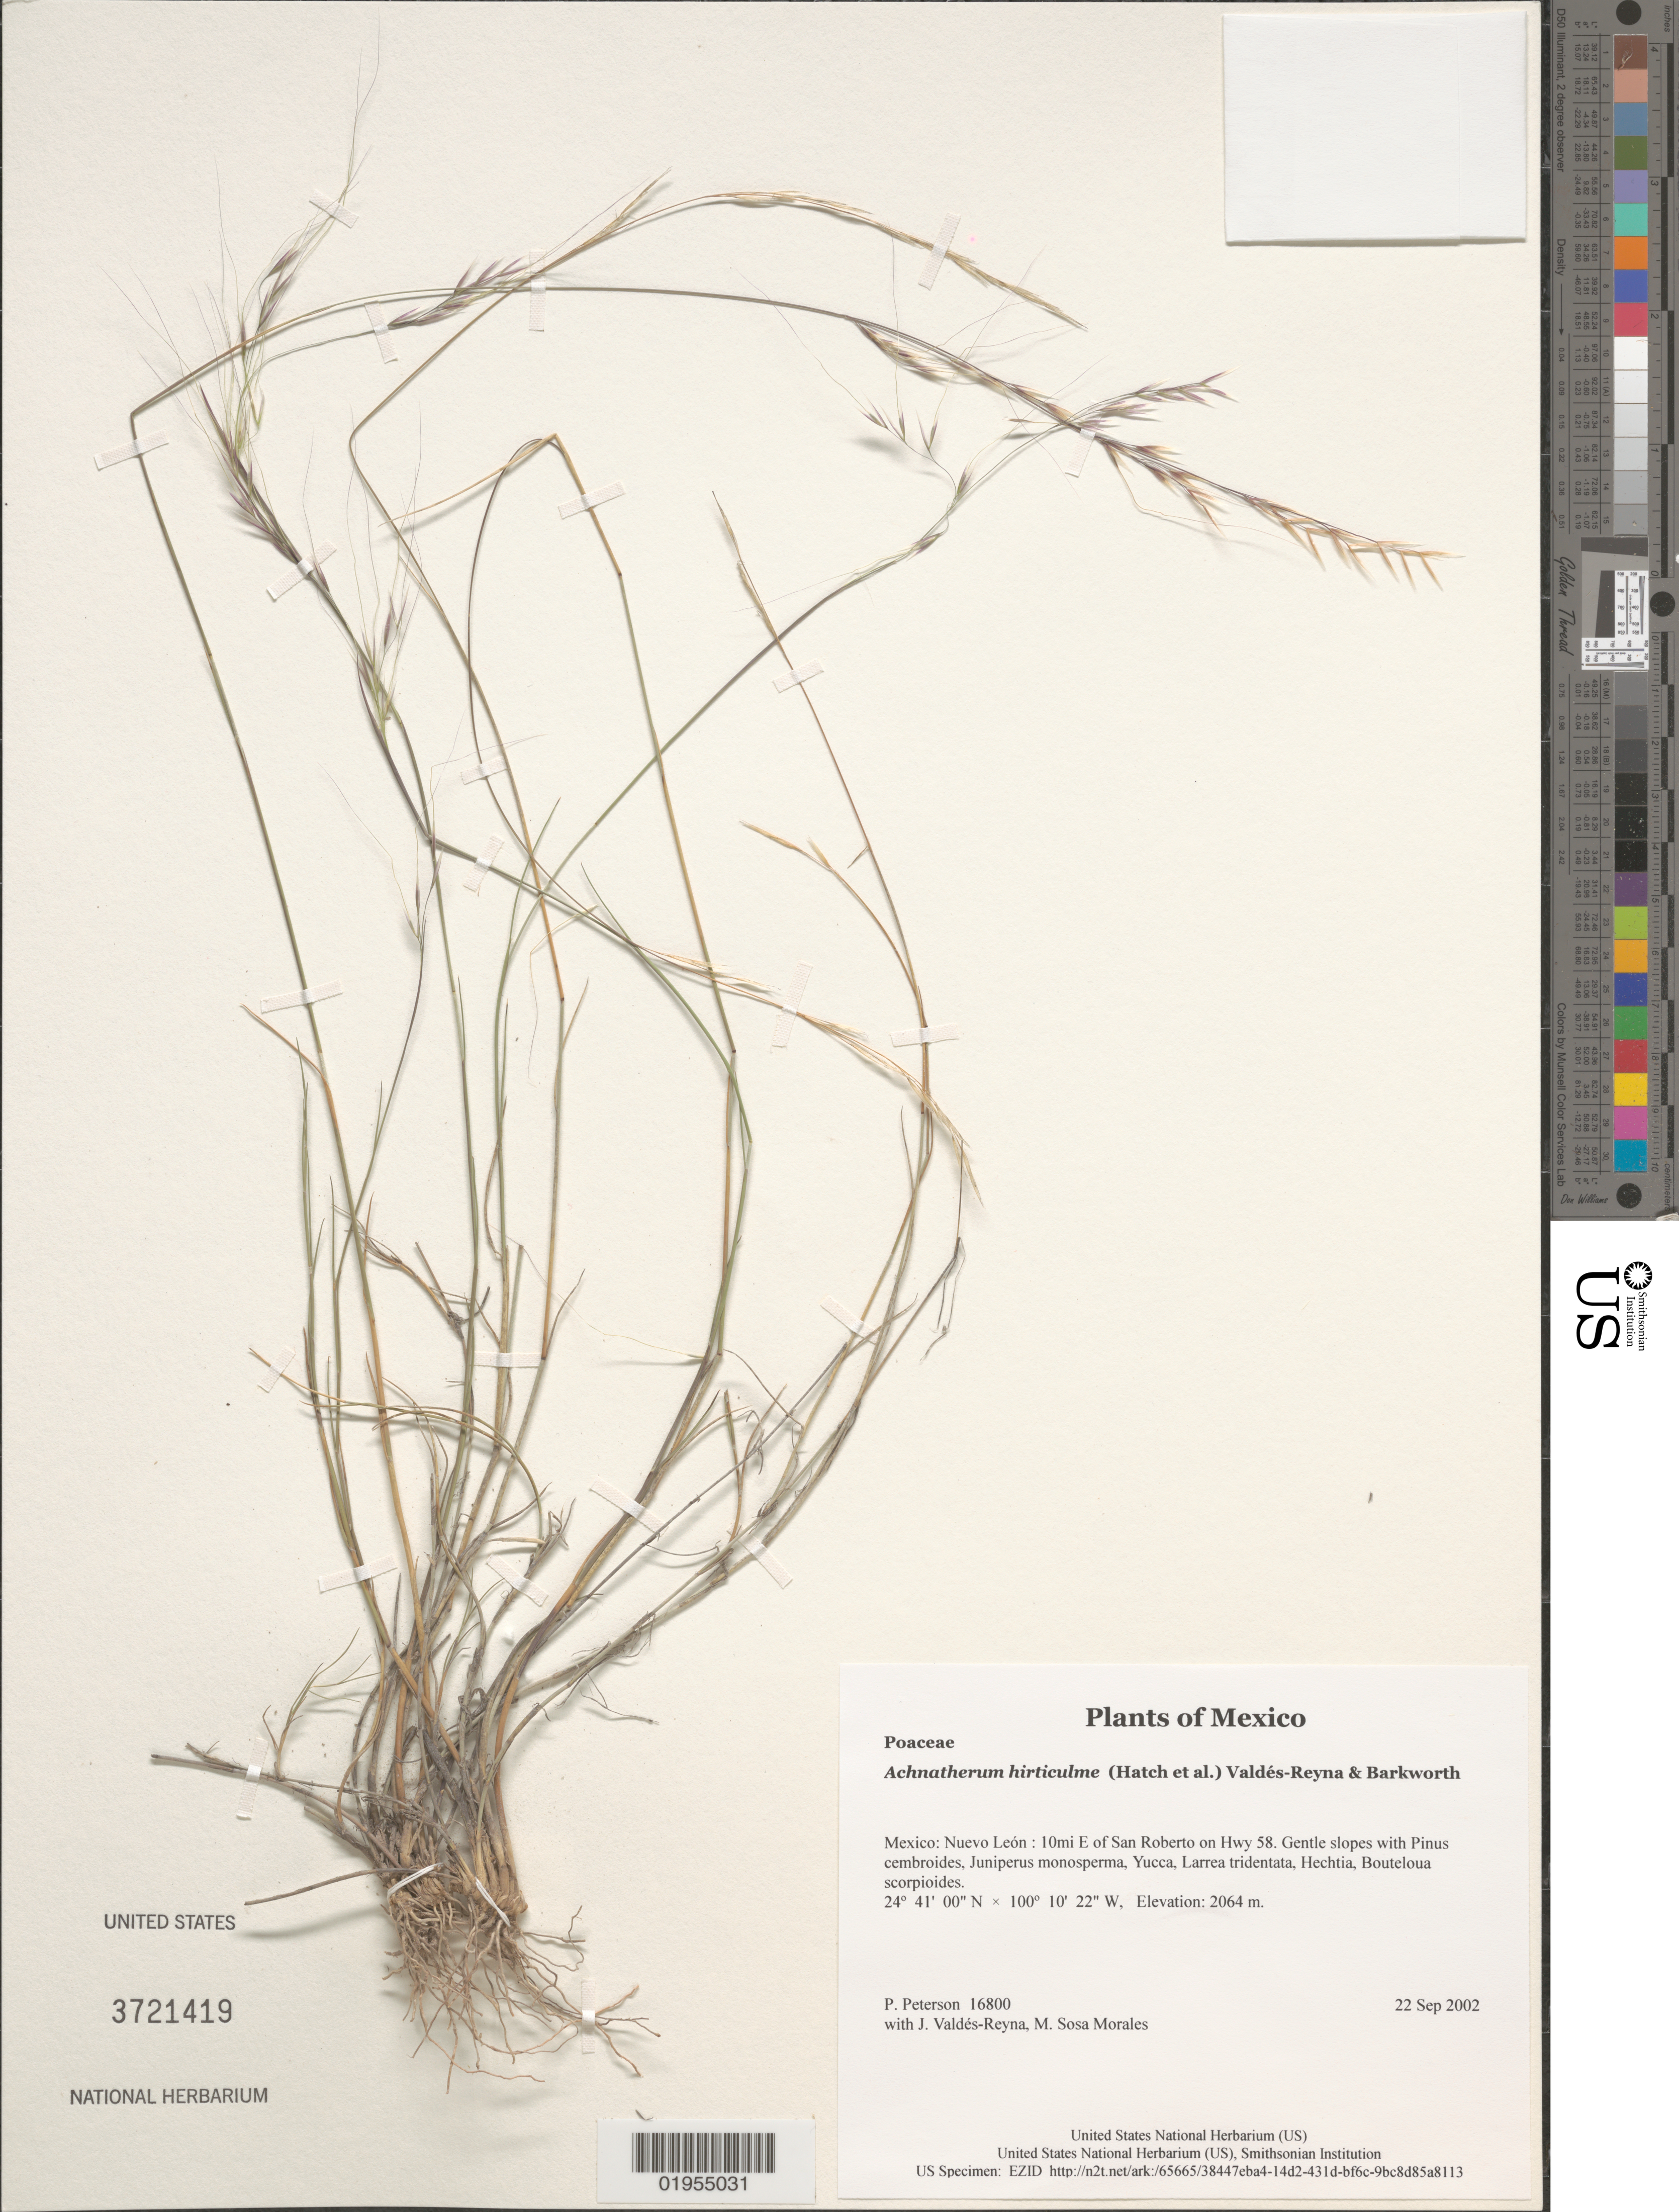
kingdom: Plantae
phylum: Tracheophyta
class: Liliopsida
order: Poales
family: Poaceae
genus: Achnatherum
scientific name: Achnatherum hirticulme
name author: (Hatch et al.) Valdés-Reyna & Barkworth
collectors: P. M. Peterson, J. Valdés-Reyna & M. Sosa Morales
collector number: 16800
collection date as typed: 22 Sep 2002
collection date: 2002-09-22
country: Mexico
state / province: Nuevo León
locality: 10mi E of San Roberto on Hwy 58. Gentle slopes with Pinus cembroides, Juniperus monosperma, Yucca, Larrea tridentata, Hechtia, Bouteloua scorpioides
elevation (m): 2064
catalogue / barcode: US 3721419